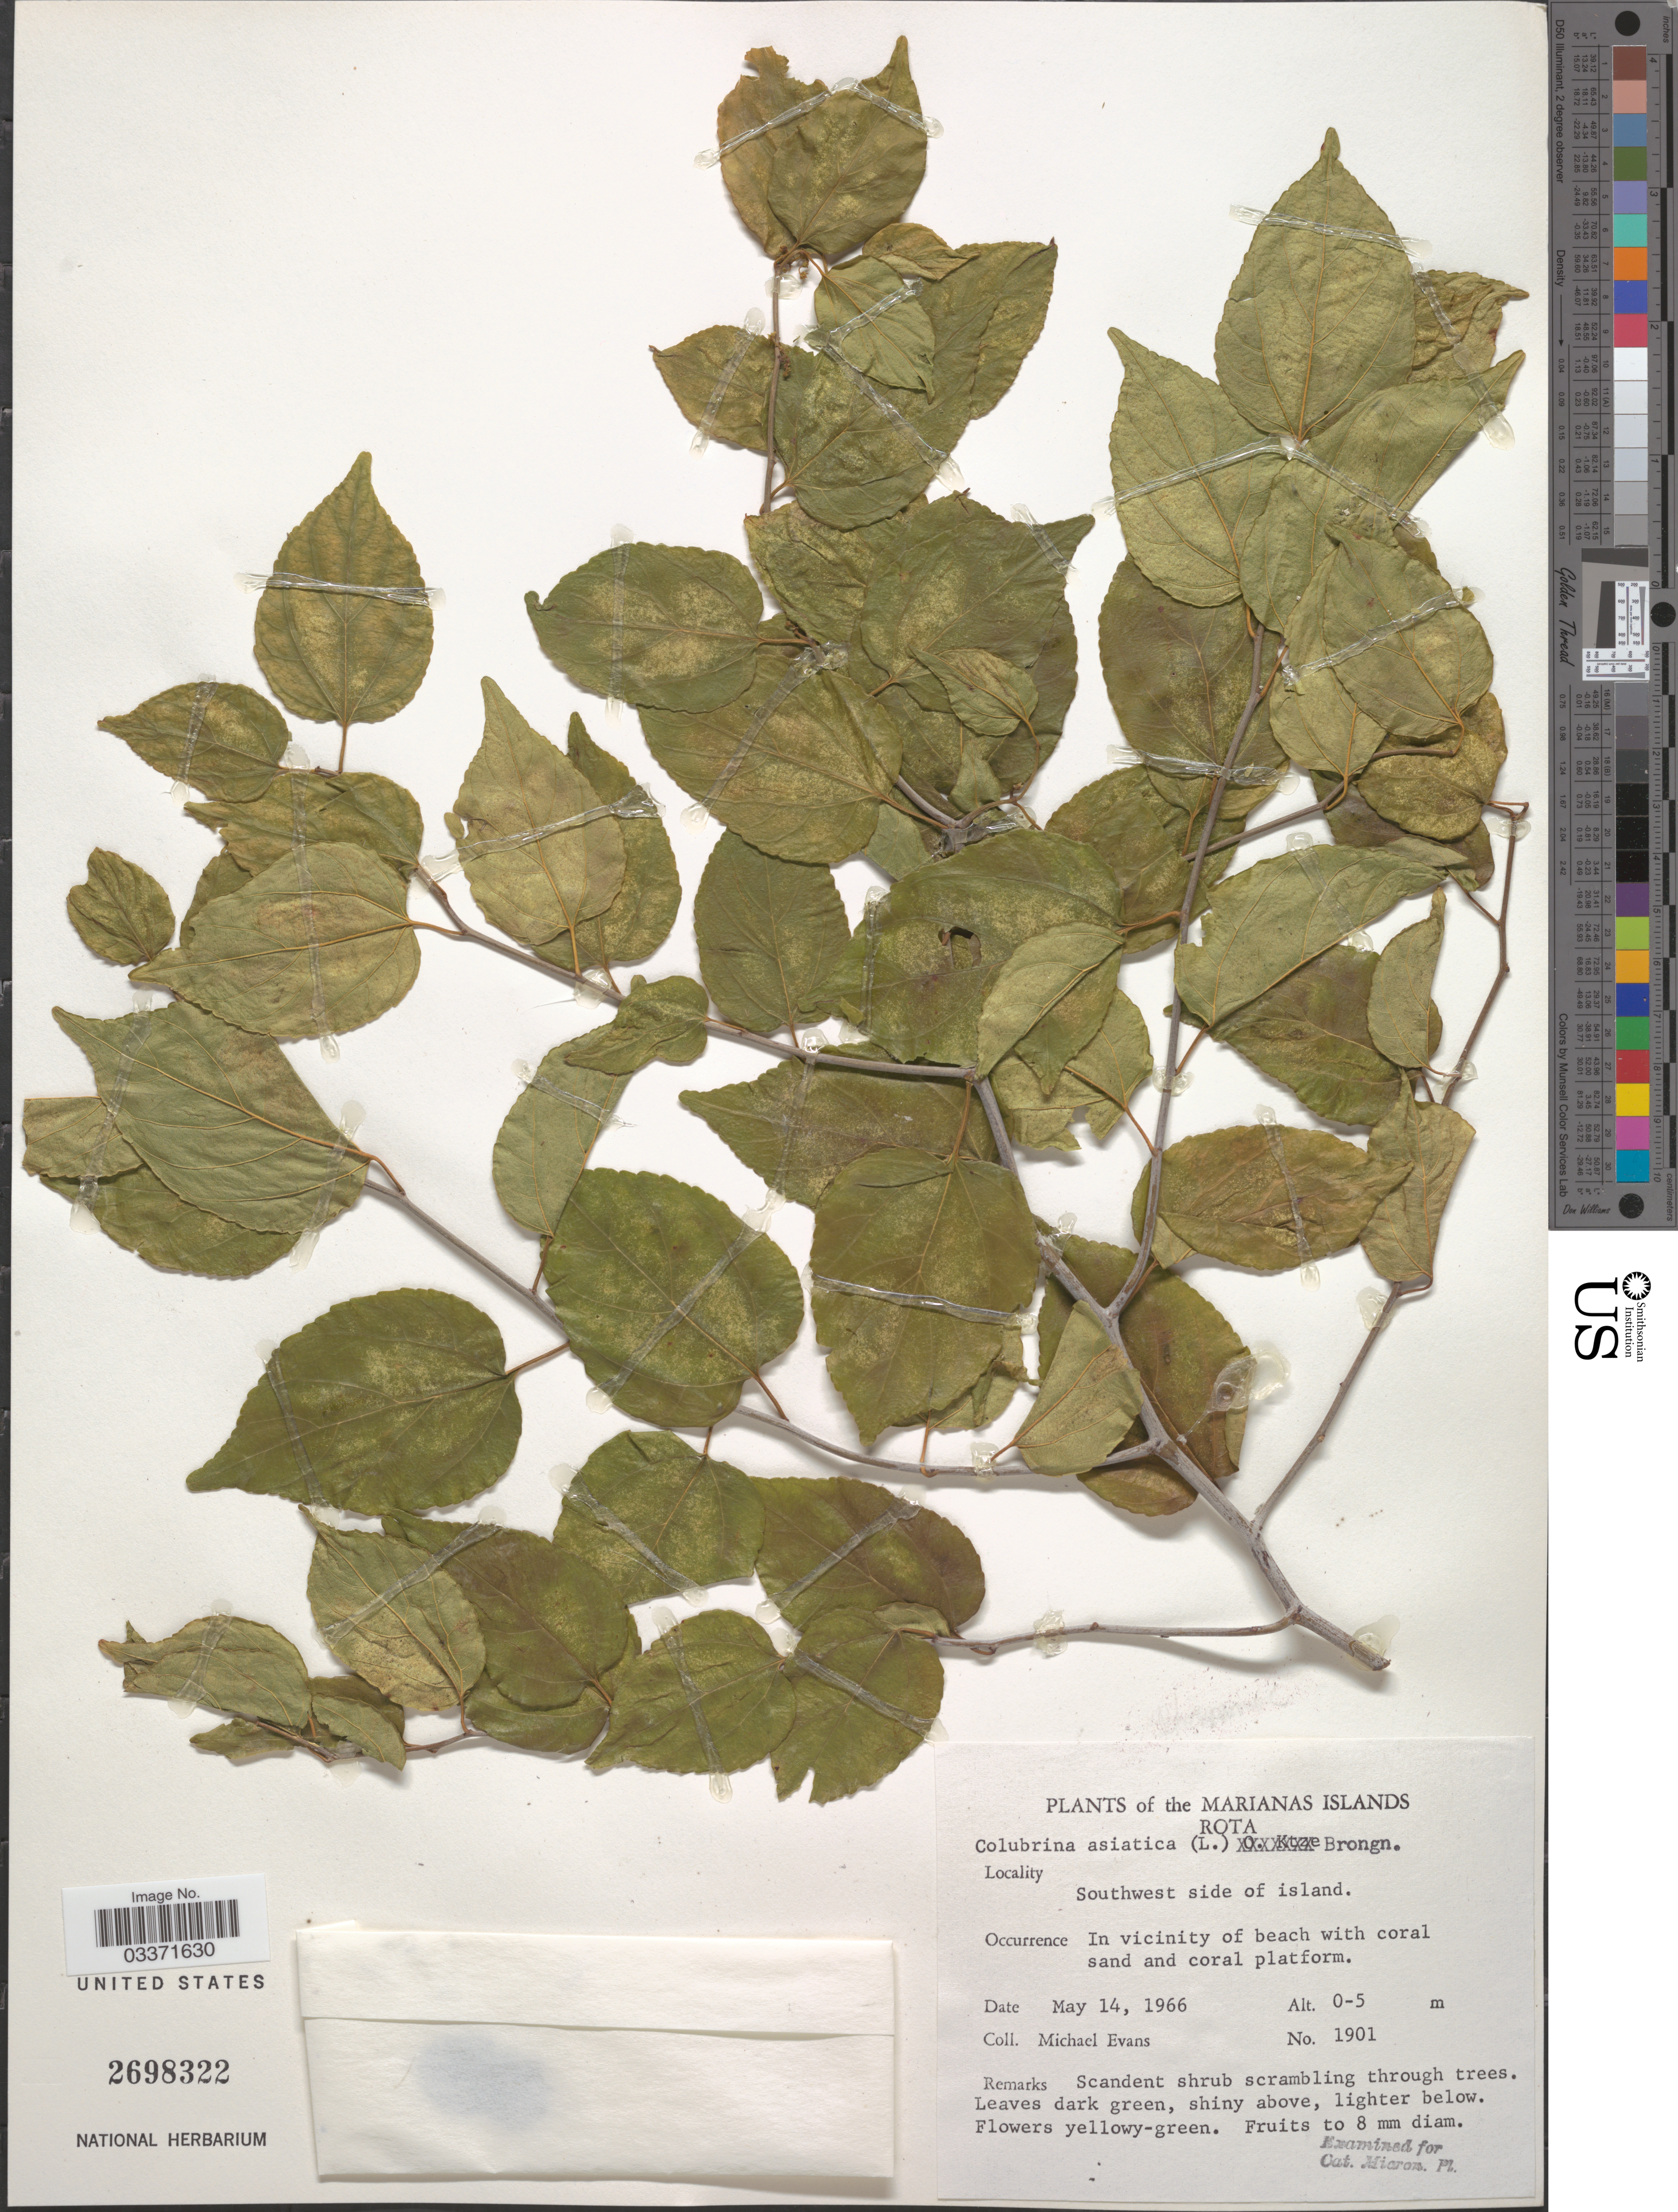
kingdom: Plantae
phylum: Tracheophyta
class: Magnoliopsida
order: Rosales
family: Rhamnaceae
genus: Colubrina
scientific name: Colubrina asiatica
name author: (L.) Brongn.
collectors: M. Evans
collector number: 1901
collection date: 1966-05-14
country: Northern Mariana Islands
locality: Marianas Islands, Rota, Southwest side of island.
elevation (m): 0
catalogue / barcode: US 2698322